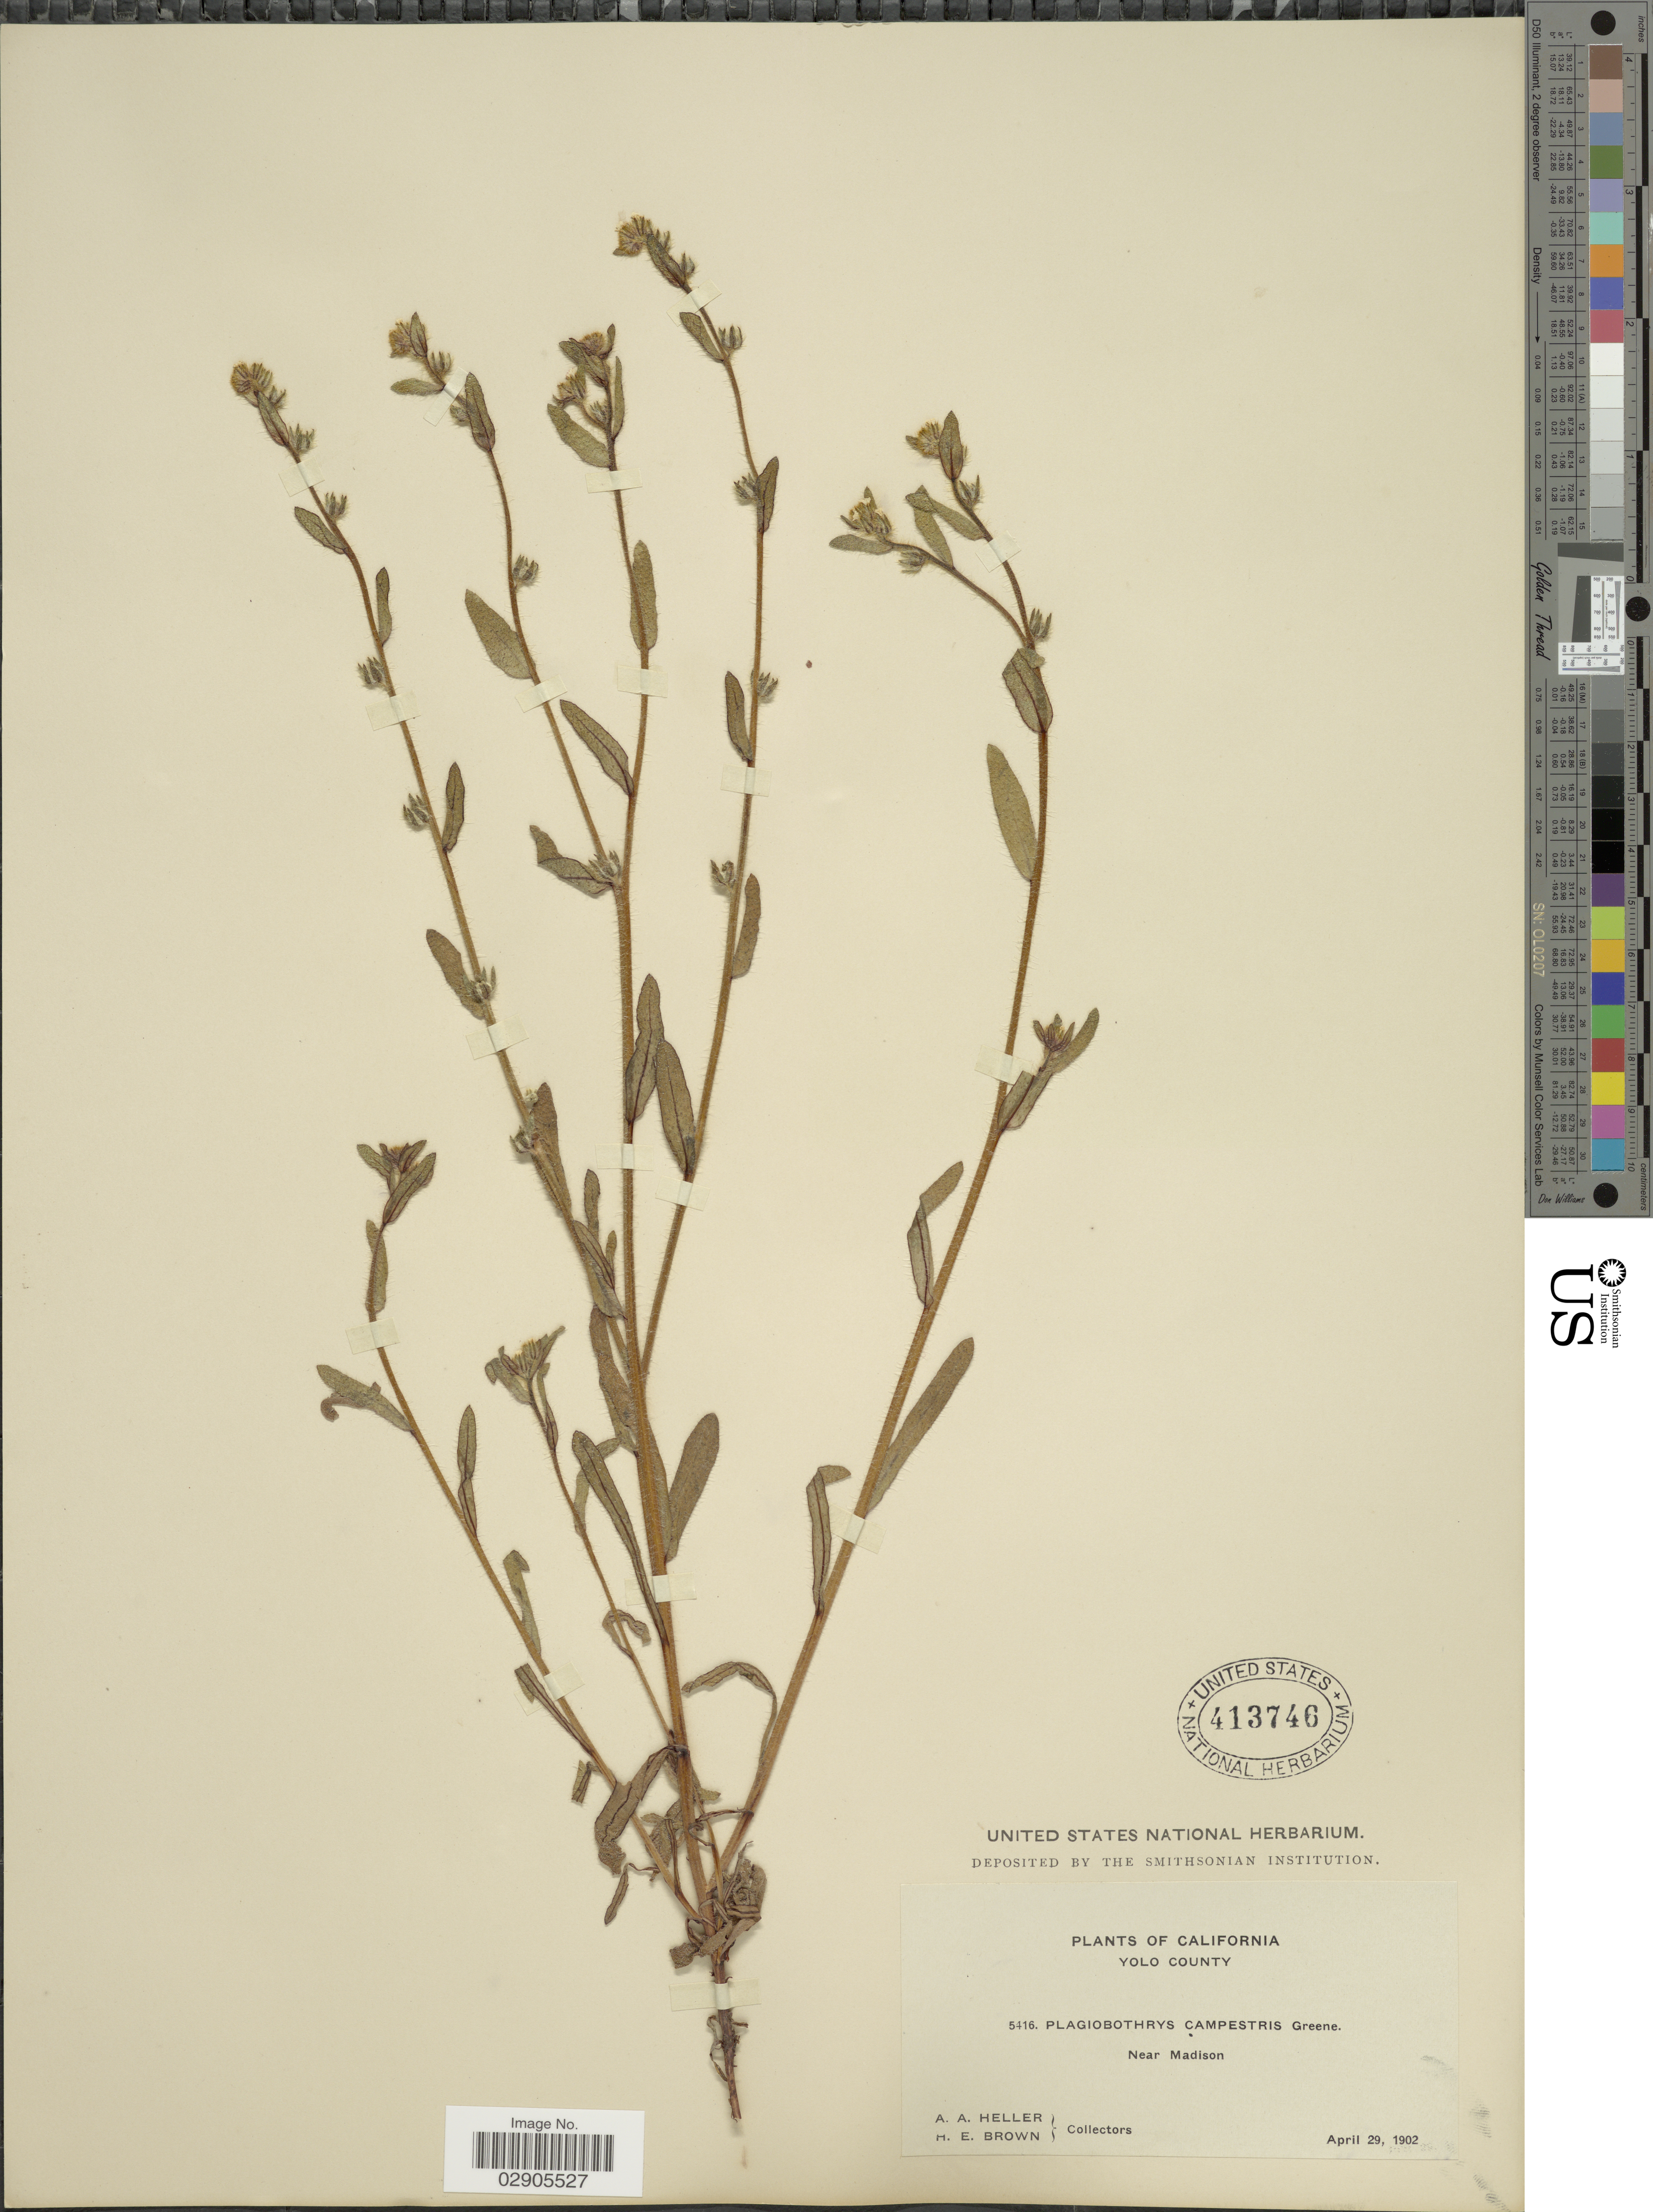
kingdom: Plantae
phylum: Tracheophyta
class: Magnoliopsida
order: Boraginales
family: Boraginaceae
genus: Plagiobothrys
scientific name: Plagiobothrys campestris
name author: Greene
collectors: A. A. Heller & H. E. Brown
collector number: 5416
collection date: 1902-04-29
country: United States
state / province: California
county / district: Yolo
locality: Yolo County. Near Madison.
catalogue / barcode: US 413746